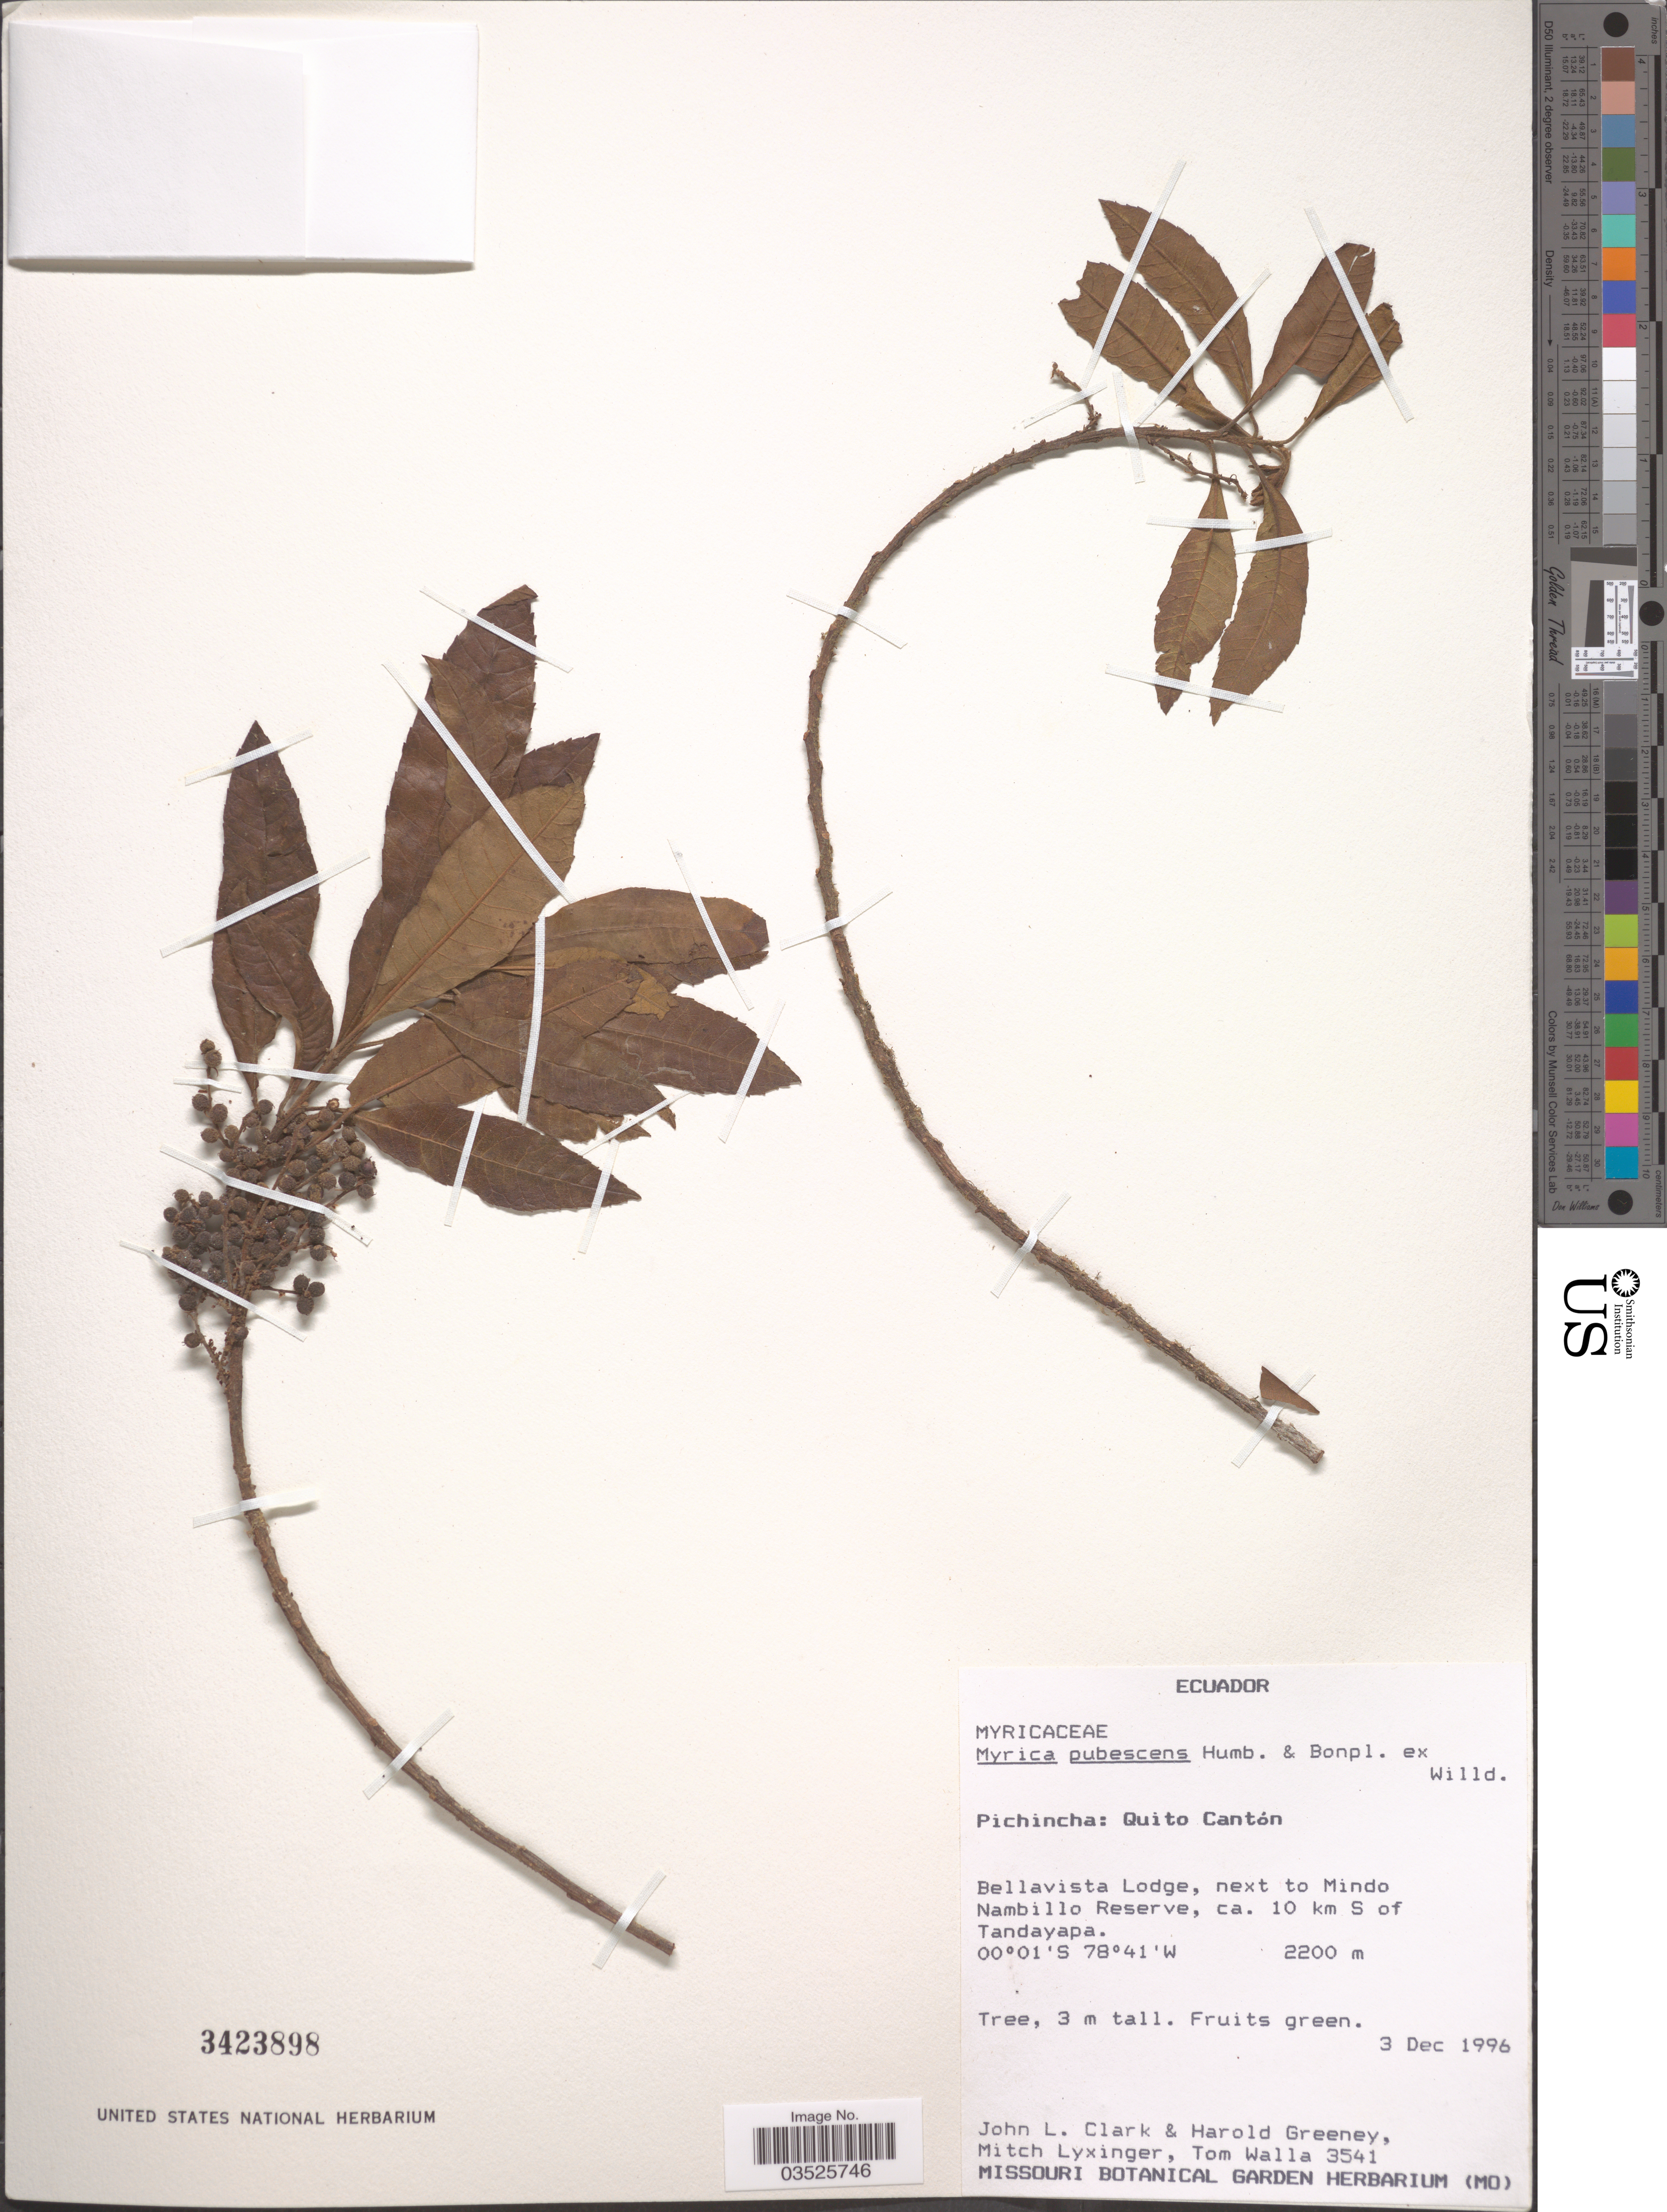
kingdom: Plantae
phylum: Tracheophyta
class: Magnoliopsida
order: Fagales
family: Myricaceae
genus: Morella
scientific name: Morella pubescens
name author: (Humb. & Bonpl. ex Willd.) Wilbur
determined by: Strong, M. T., (US), Smithsonian Institution - National Museum of Natural History (UNITED STATES)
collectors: J. L. Clark, H. Greeney, M. Lyxinger & T. Walla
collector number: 3541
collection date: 1996-12-03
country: Ecuador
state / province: Pichincha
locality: Quito Cantón, Bellavista Lodge, next to Mindo Nambillo Reserve, ca. 10 km S of Tandayapa.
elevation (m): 2200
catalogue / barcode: US 3423898